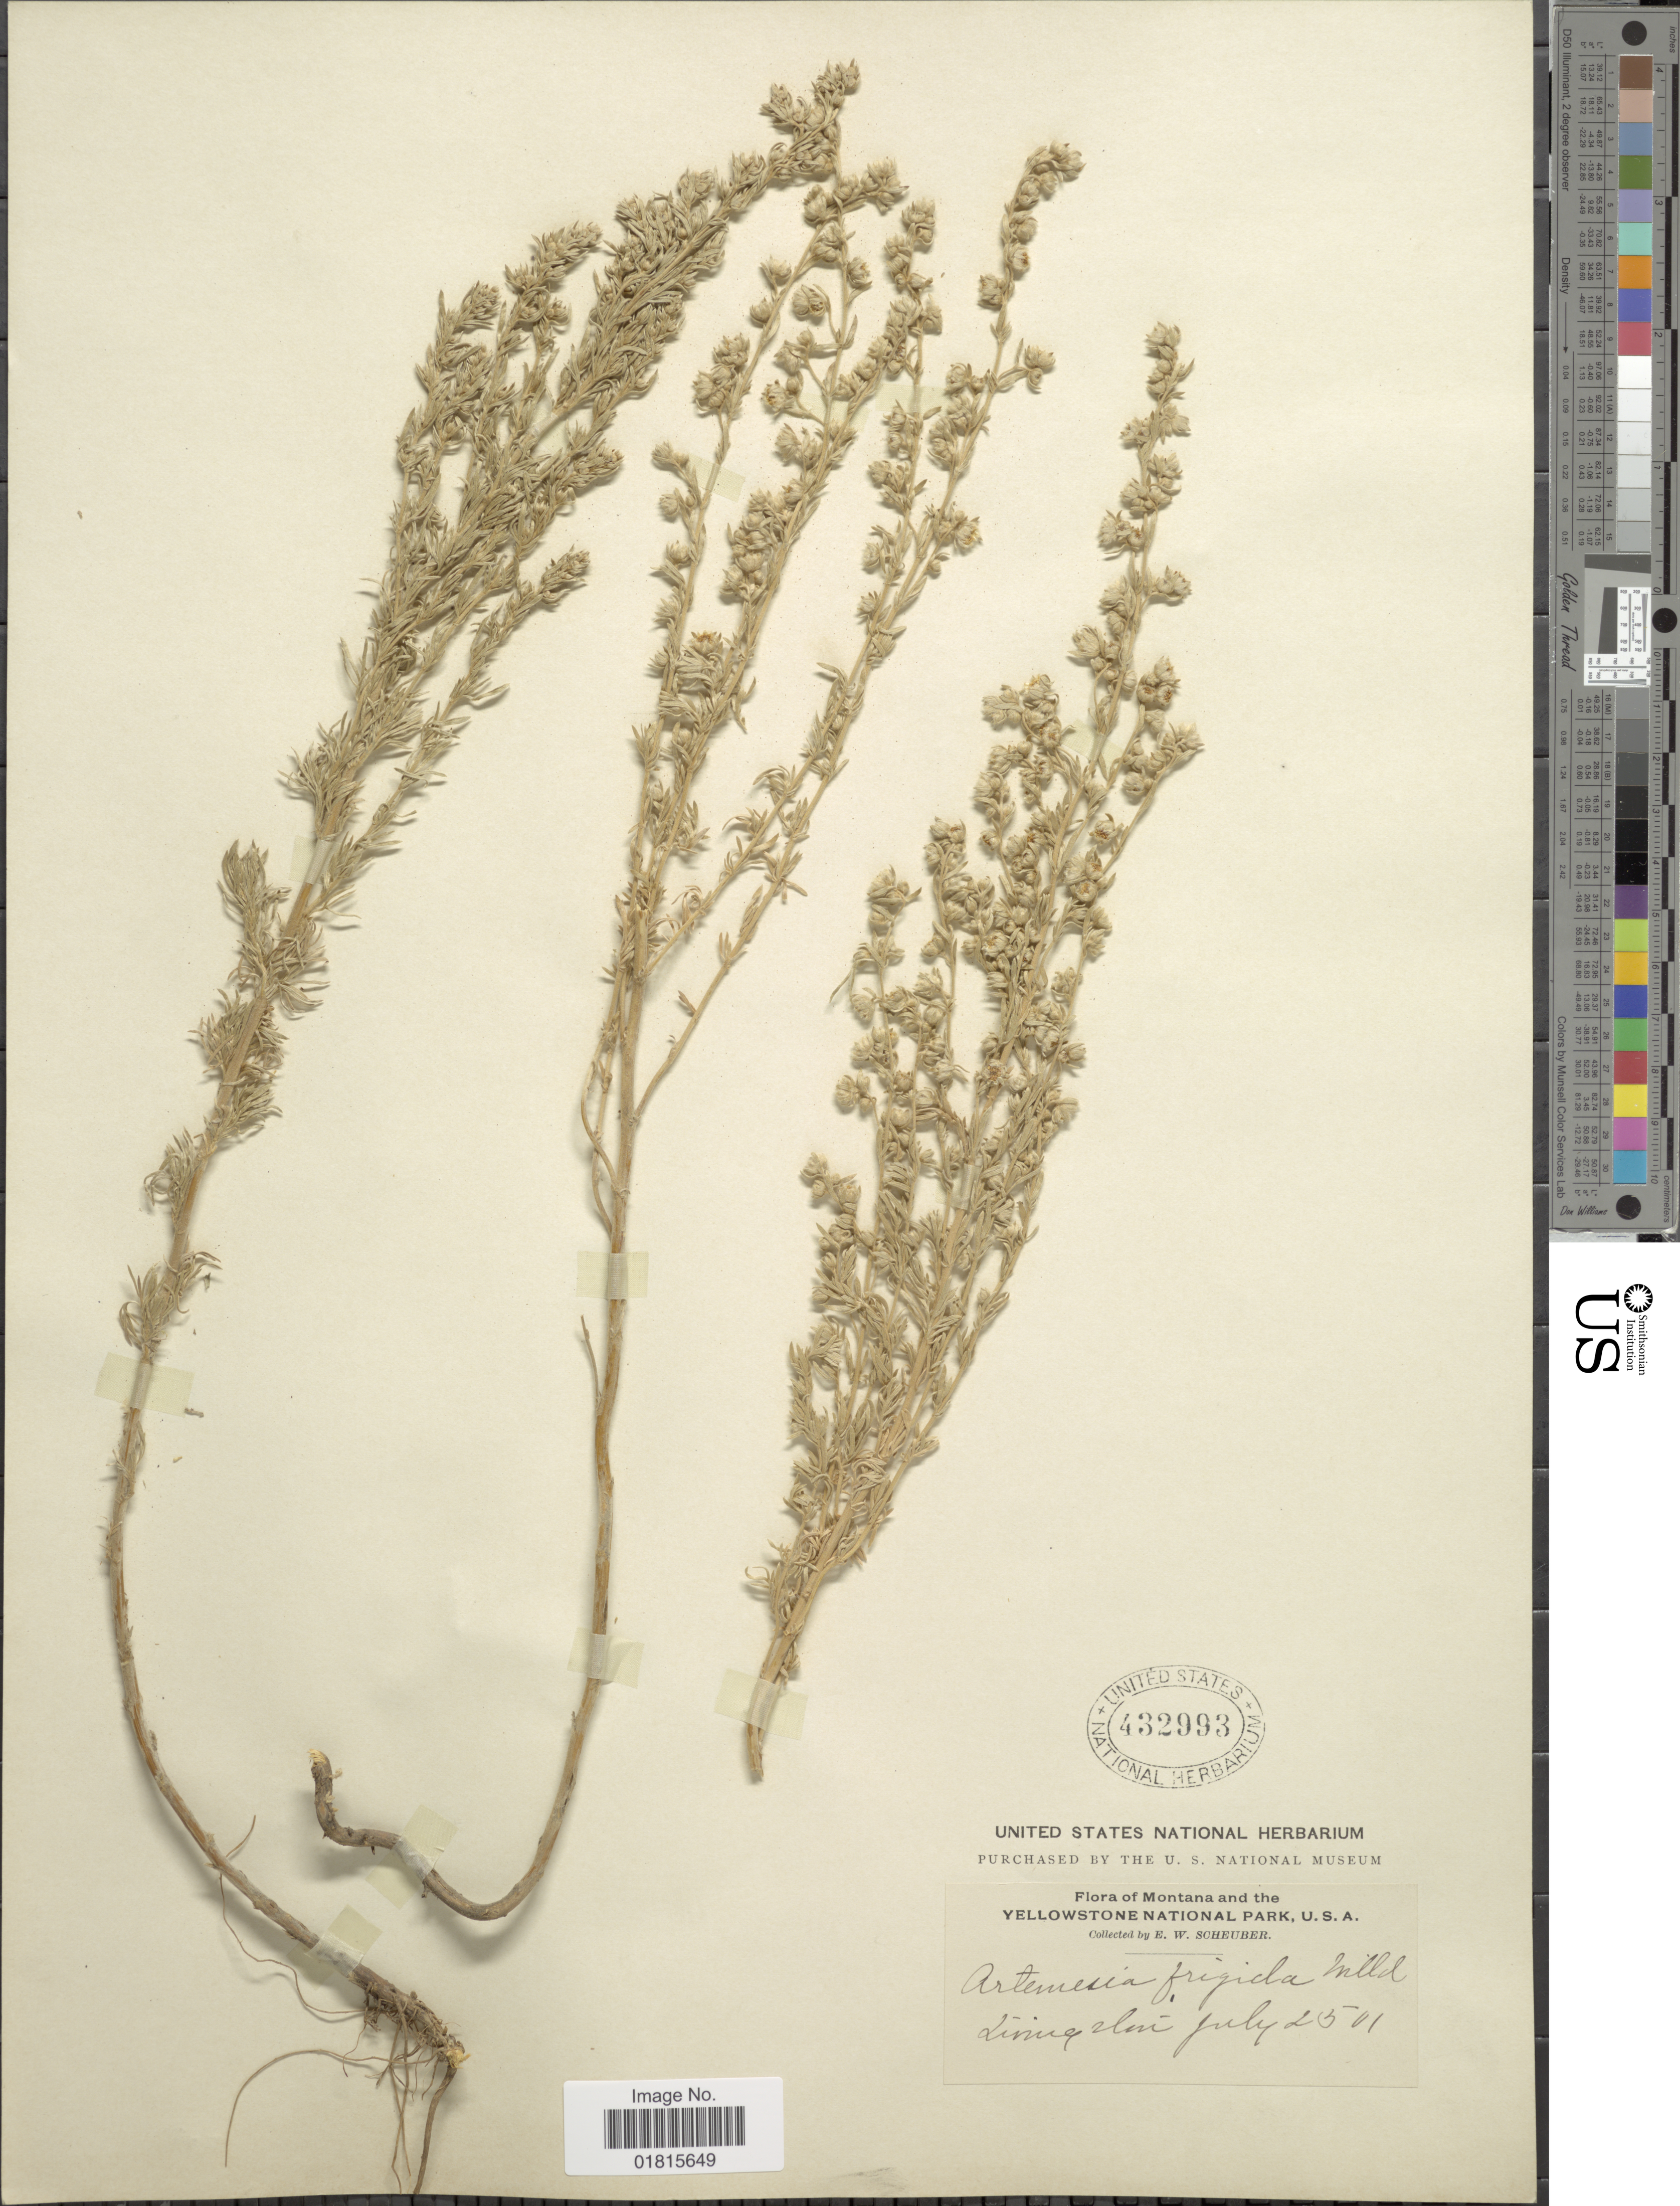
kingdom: Plantae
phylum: Tracheophyta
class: Magnoliopsida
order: Asterales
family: Asteraceae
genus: Artemisia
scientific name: Artemisia frigida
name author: Willd.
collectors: E. Scheuber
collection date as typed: Transcribed d/m/y: 25/7/1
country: United States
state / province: Montana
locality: Yellowstone National Park, Livingston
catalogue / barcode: US 432993